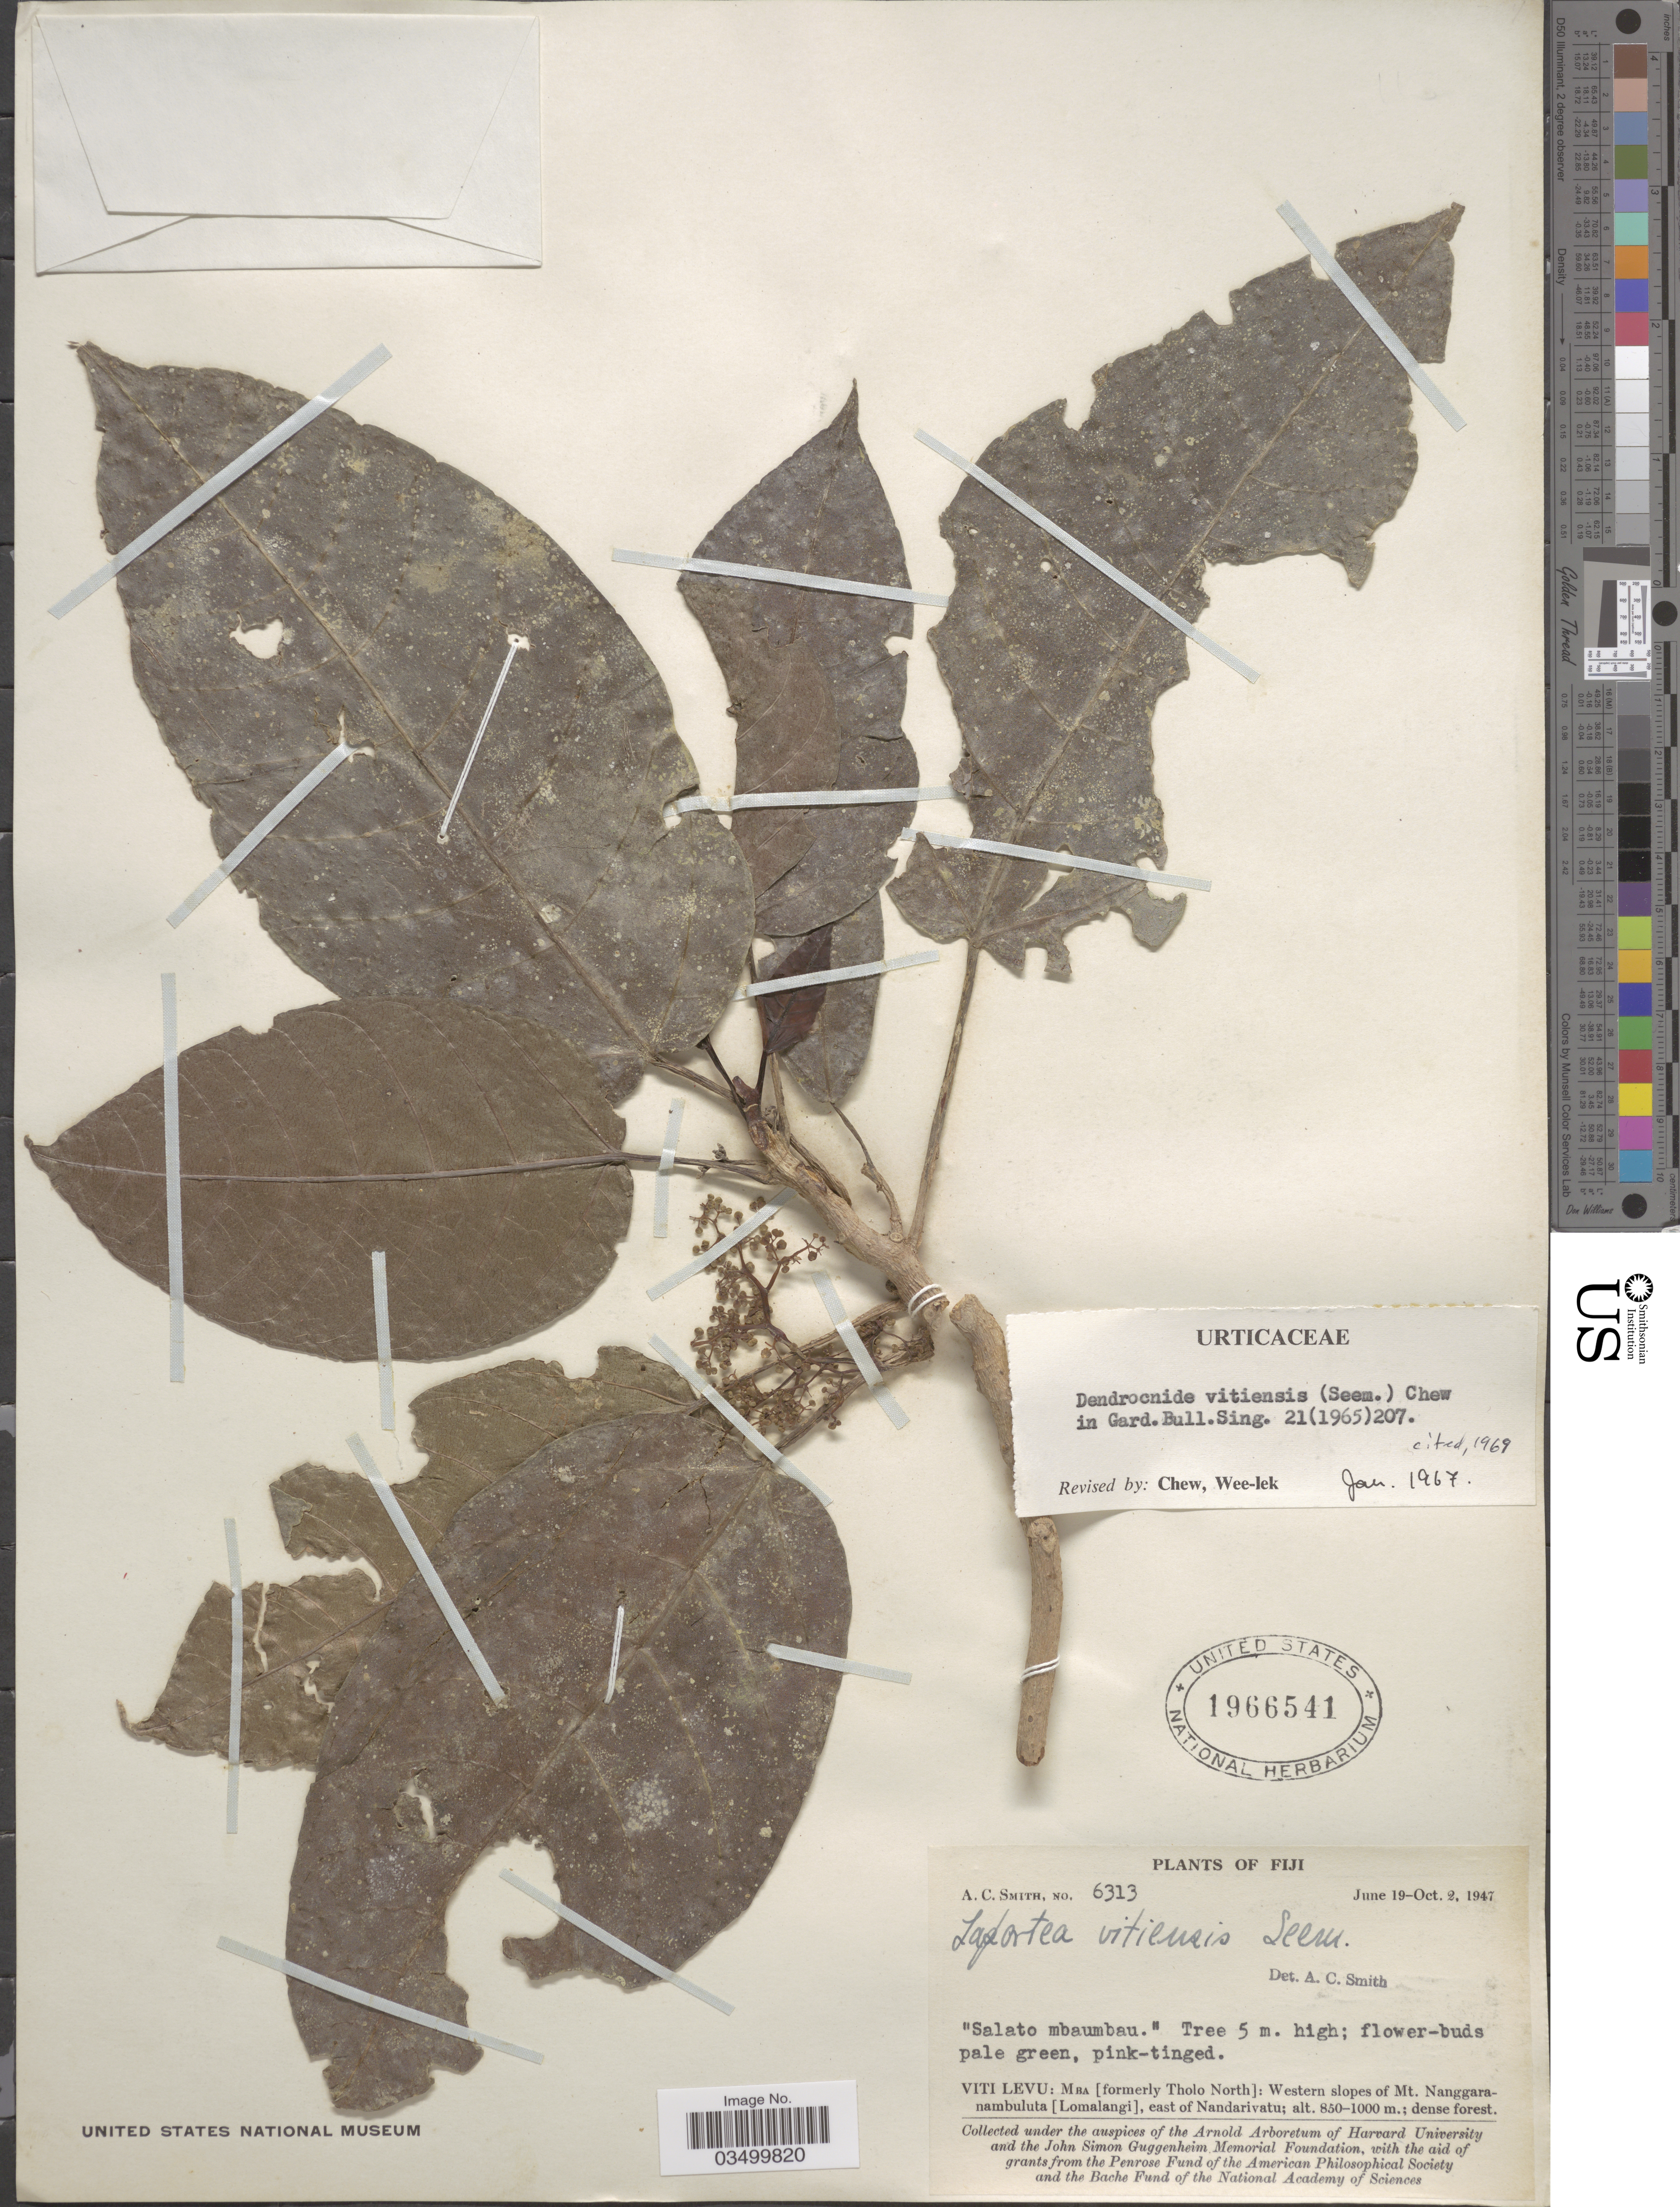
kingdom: Plantae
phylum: Tracheophyta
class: Magnoliopsida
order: Rosales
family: Urticaceae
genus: Dendrocnide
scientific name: Dendrocnide vitiensis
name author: (Seem.) Chew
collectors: A. C. Smith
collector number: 6313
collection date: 1947-06-19/1947-10-02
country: Fiji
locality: Viti Levu: Mba [formerly Tholo North]: Western slopes of Mt. Nanggaranambuluta [Lomalangi], east of Nandarivatu.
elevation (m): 850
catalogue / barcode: US 1966541